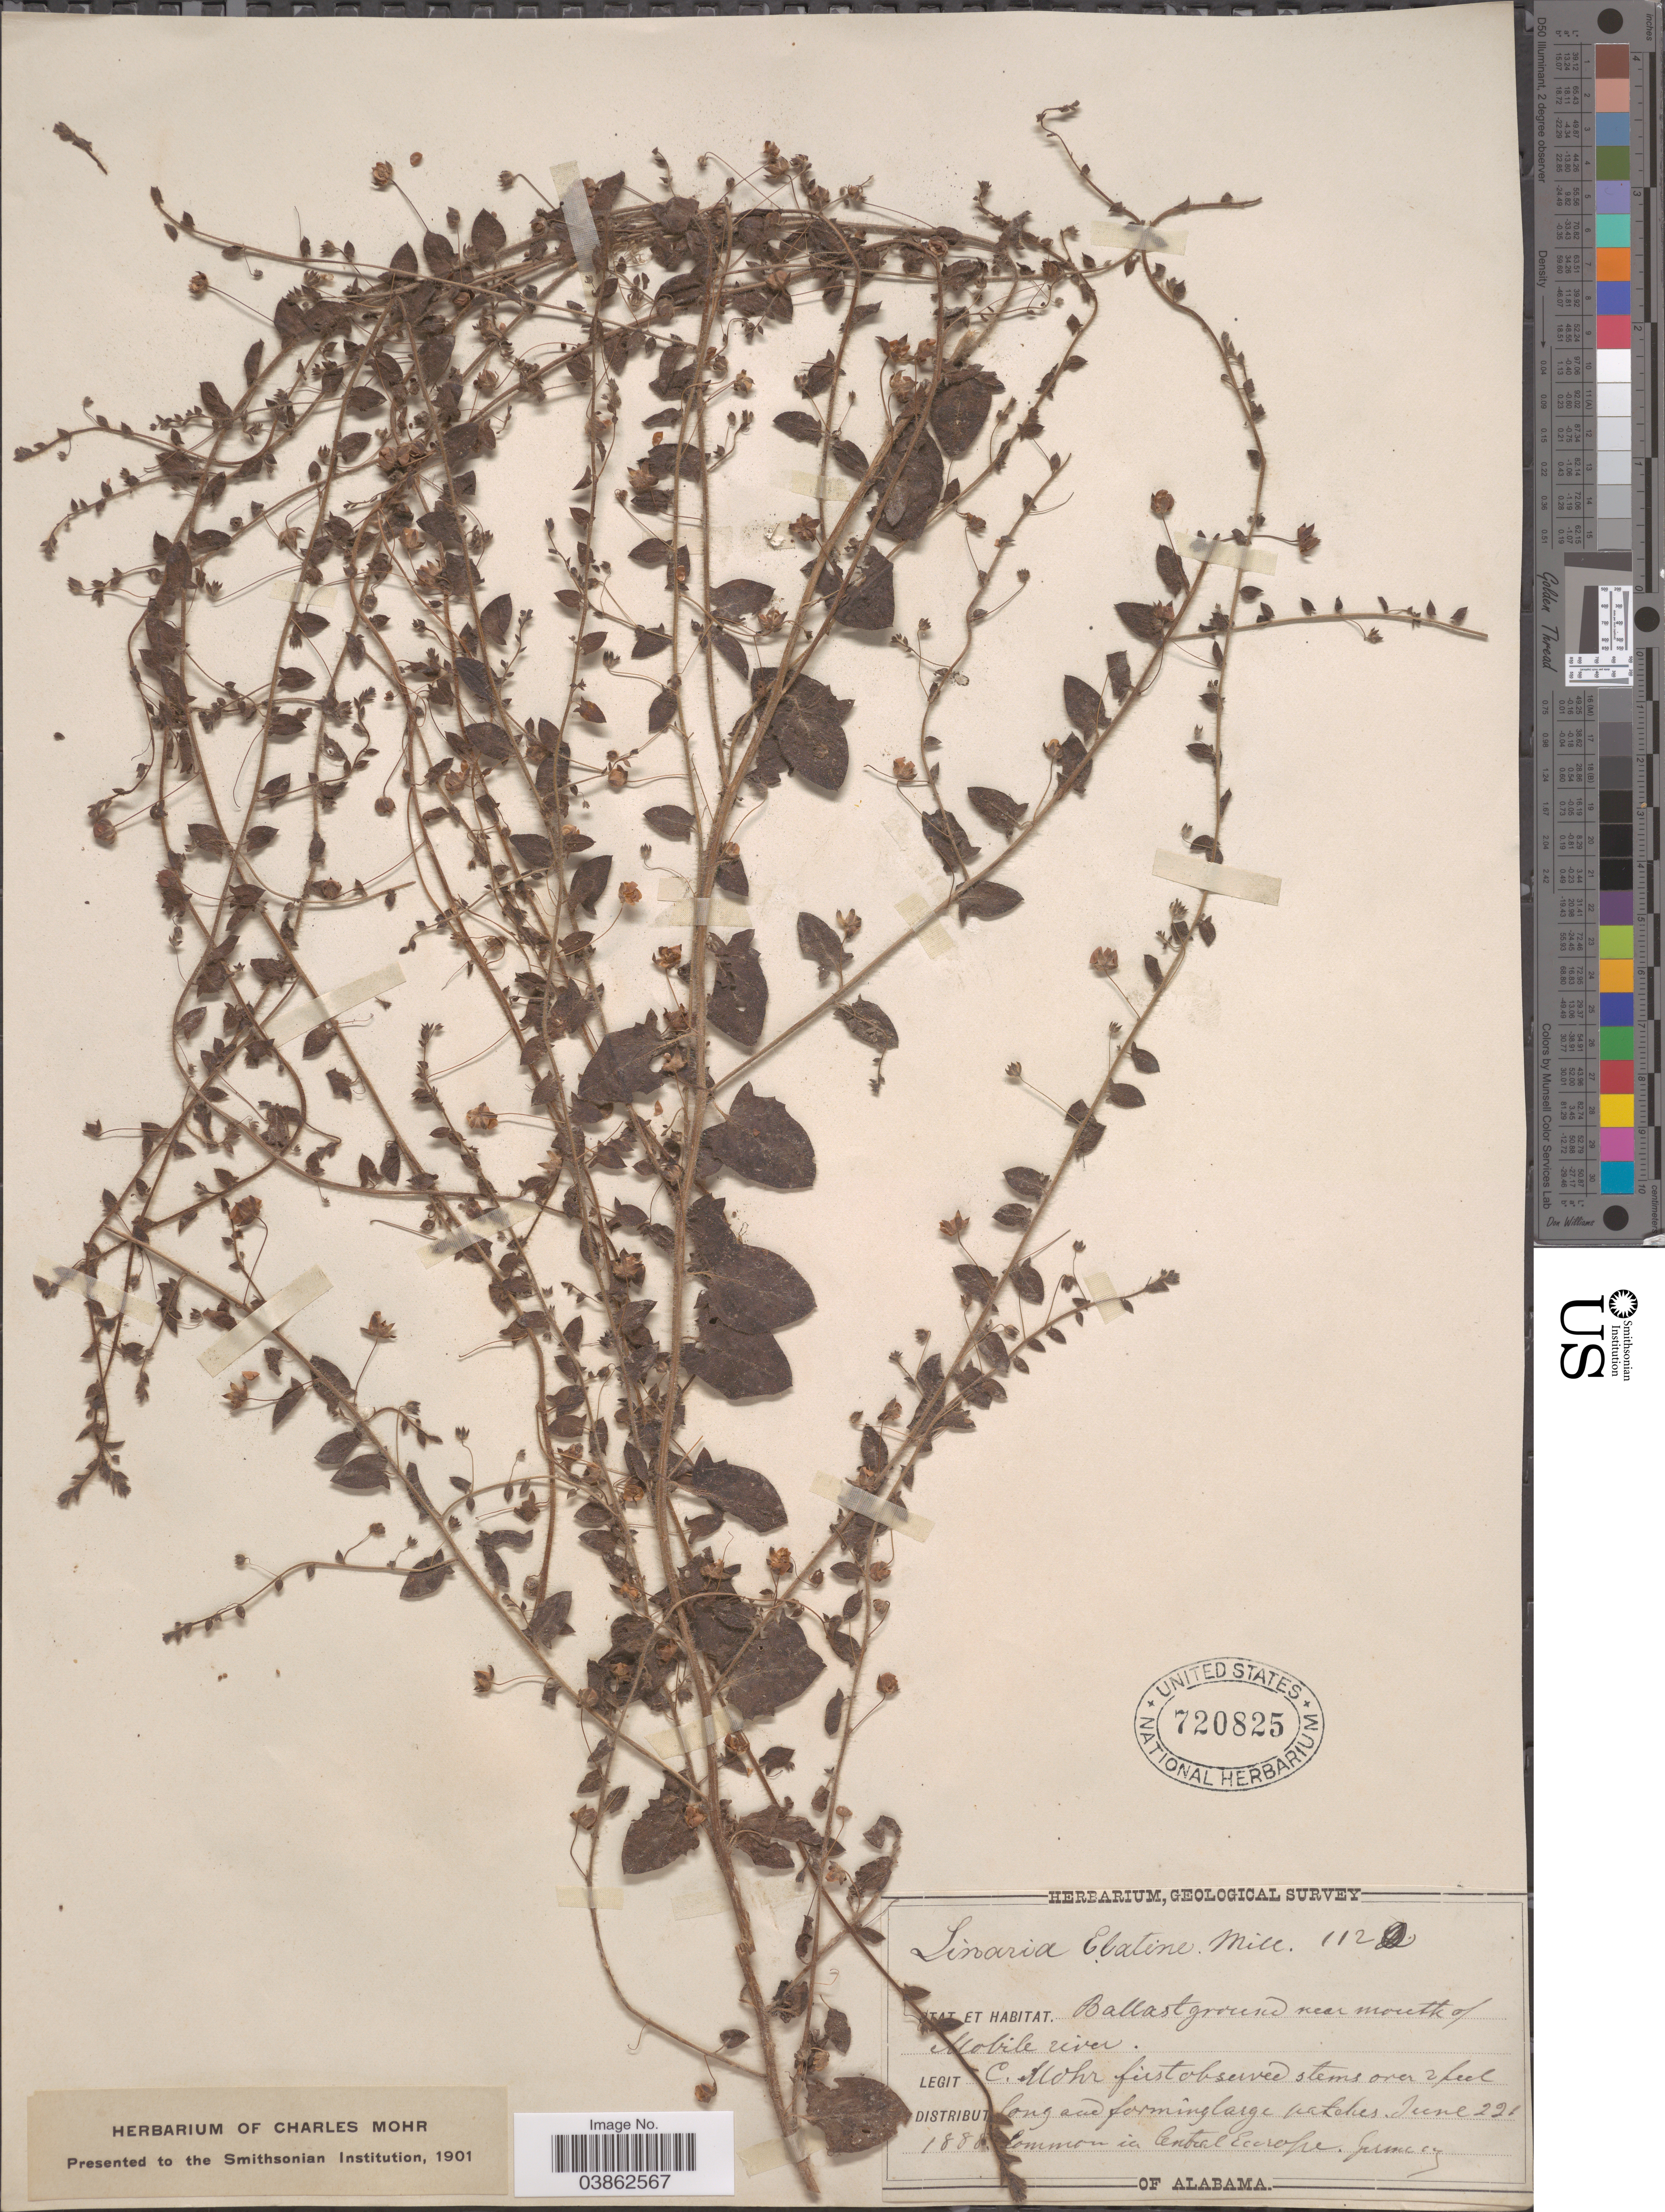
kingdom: Plantae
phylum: Tracheophyta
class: Magnoliopsida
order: Lamiales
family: Plantaginaceae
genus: Kickxia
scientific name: Kickxia elatine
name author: (L.) Dumort.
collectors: C. T. Mohr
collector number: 1120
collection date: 1888-06-22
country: United States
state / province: Alabama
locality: Near mouth of Mobile river.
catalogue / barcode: US 720825